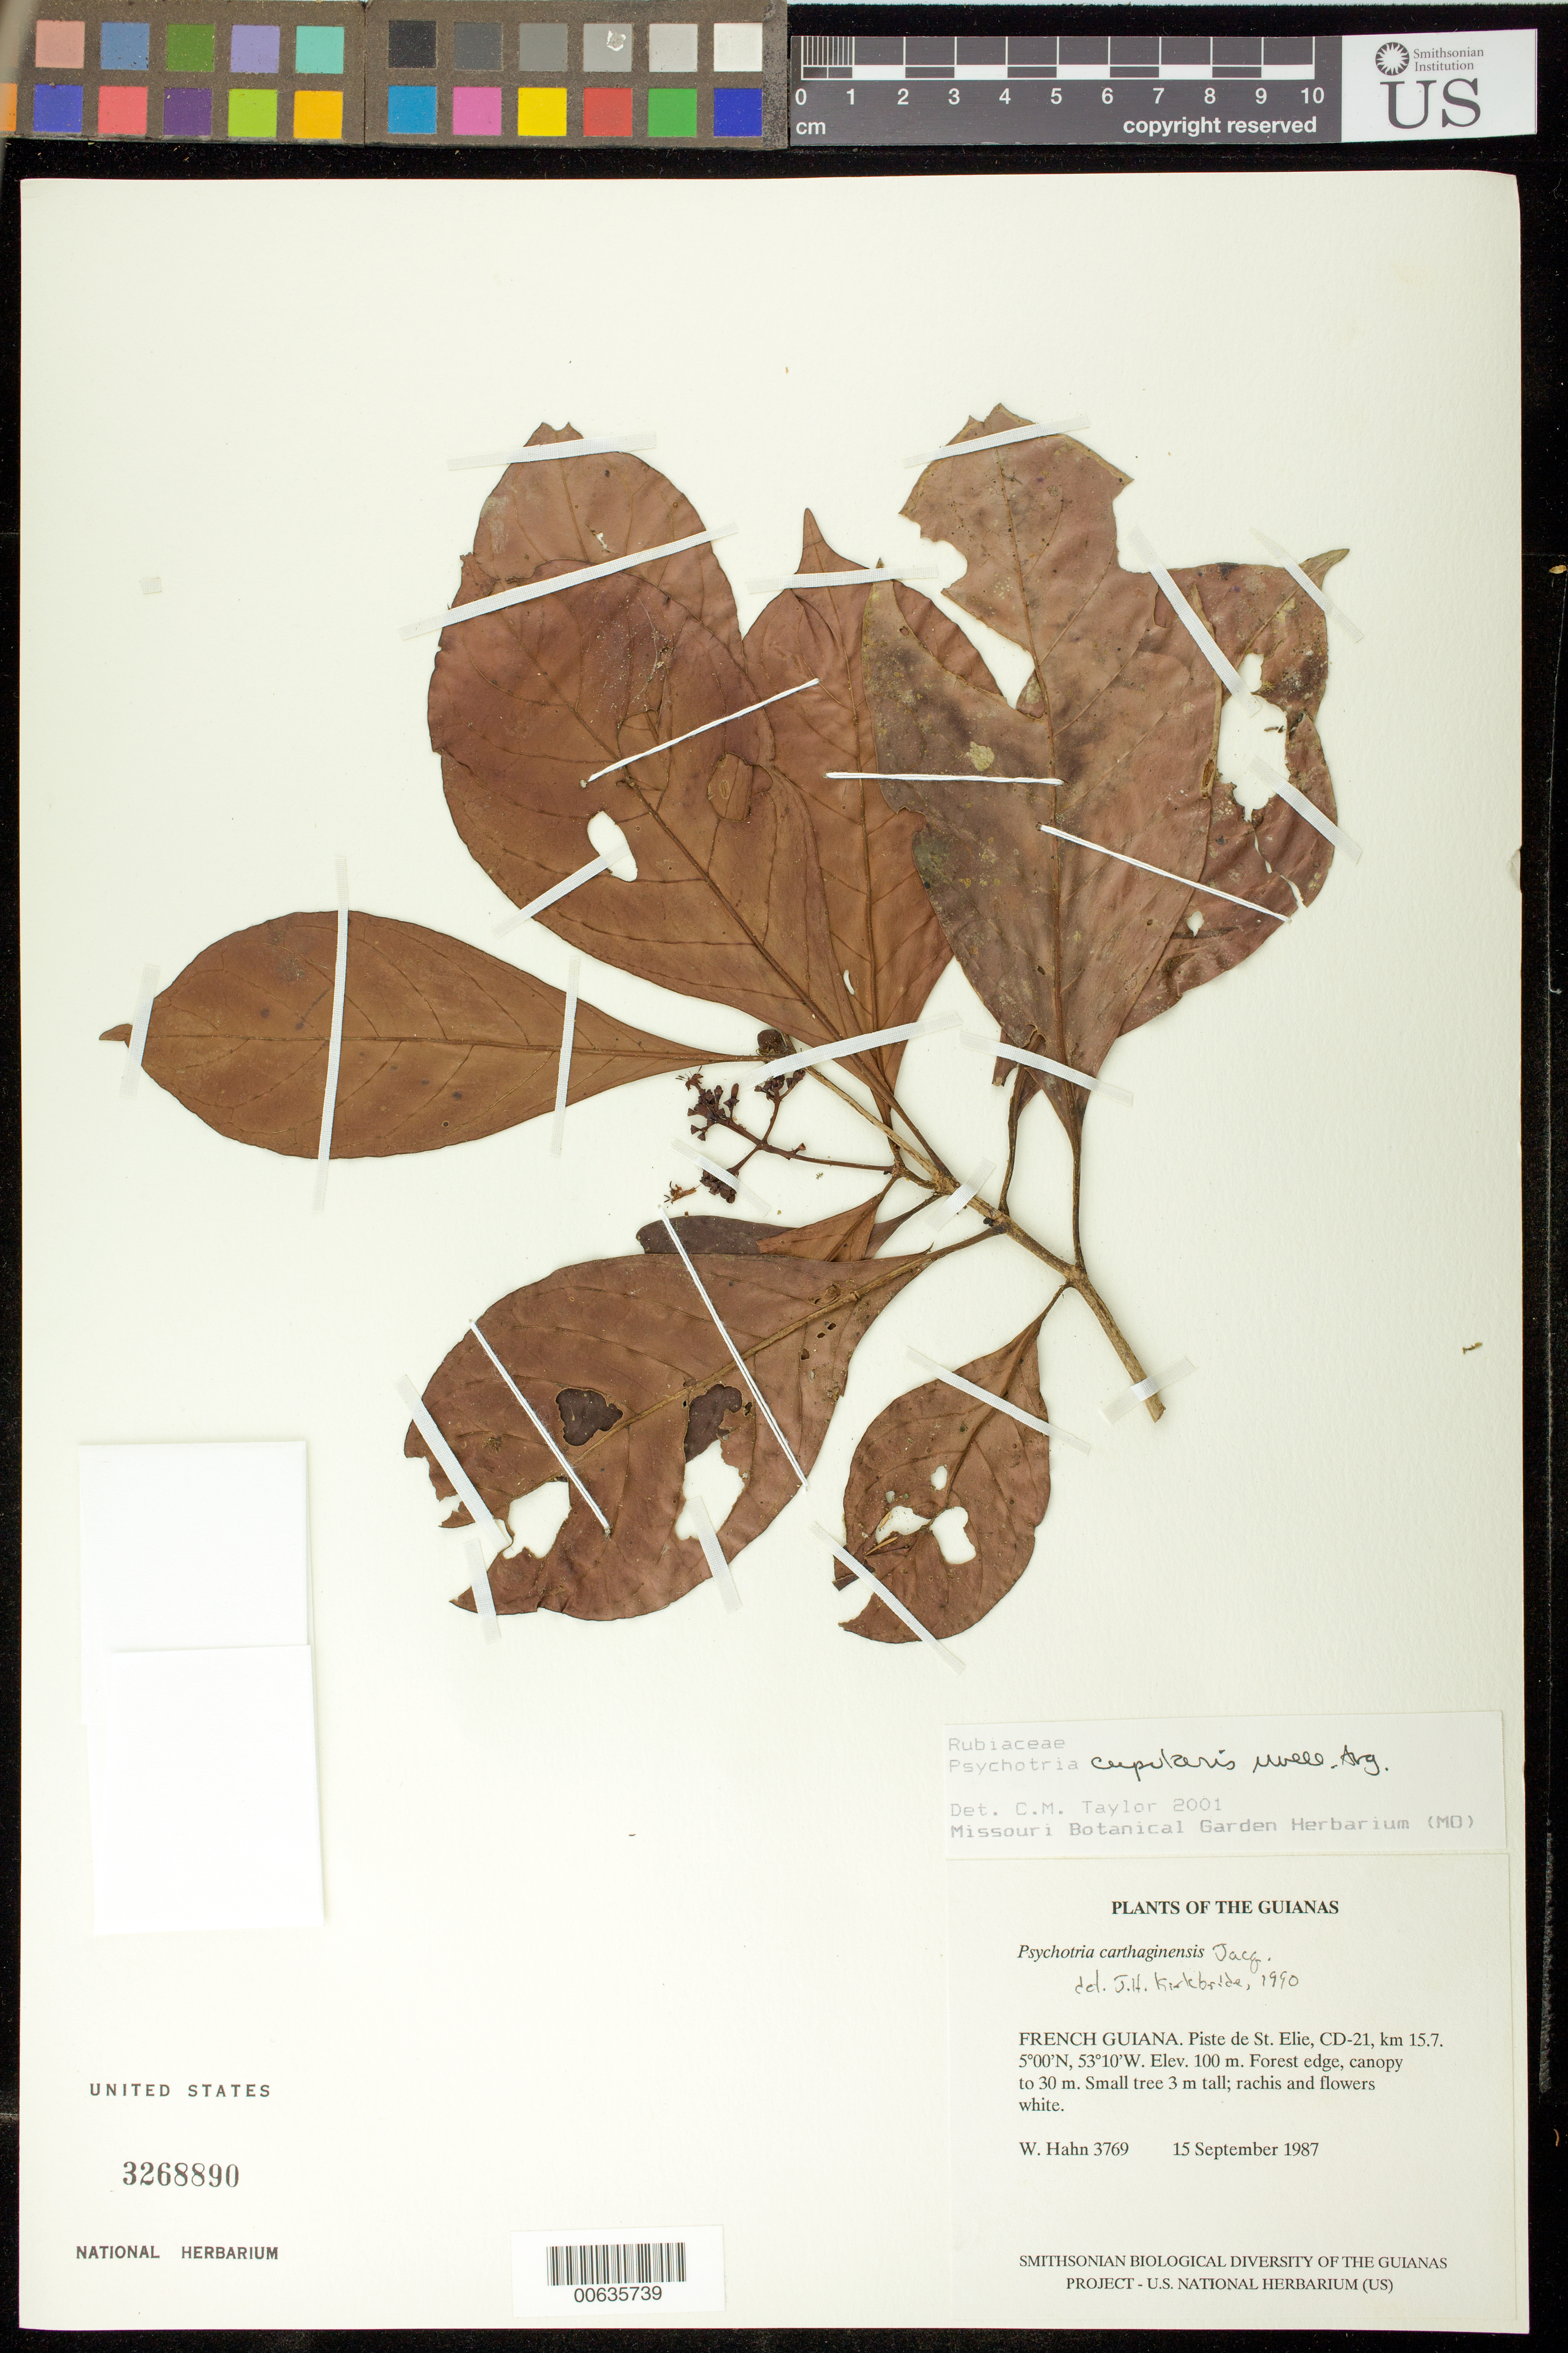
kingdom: Plantae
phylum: Tracheophyta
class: Magnoliopsida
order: Gentianales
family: Rubiaceae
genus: Psychotria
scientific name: Psychotria cupularis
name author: (Müll. Arg.) Standl.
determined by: Taylor, Charlotte M.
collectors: W. Hahn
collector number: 3769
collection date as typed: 15 September 1987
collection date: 1987-09-15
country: French Guiana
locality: Piste de St. Elie, CD-21, km 15.7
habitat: Forest edge, canopy to 30 m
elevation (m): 100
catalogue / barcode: US 3268890